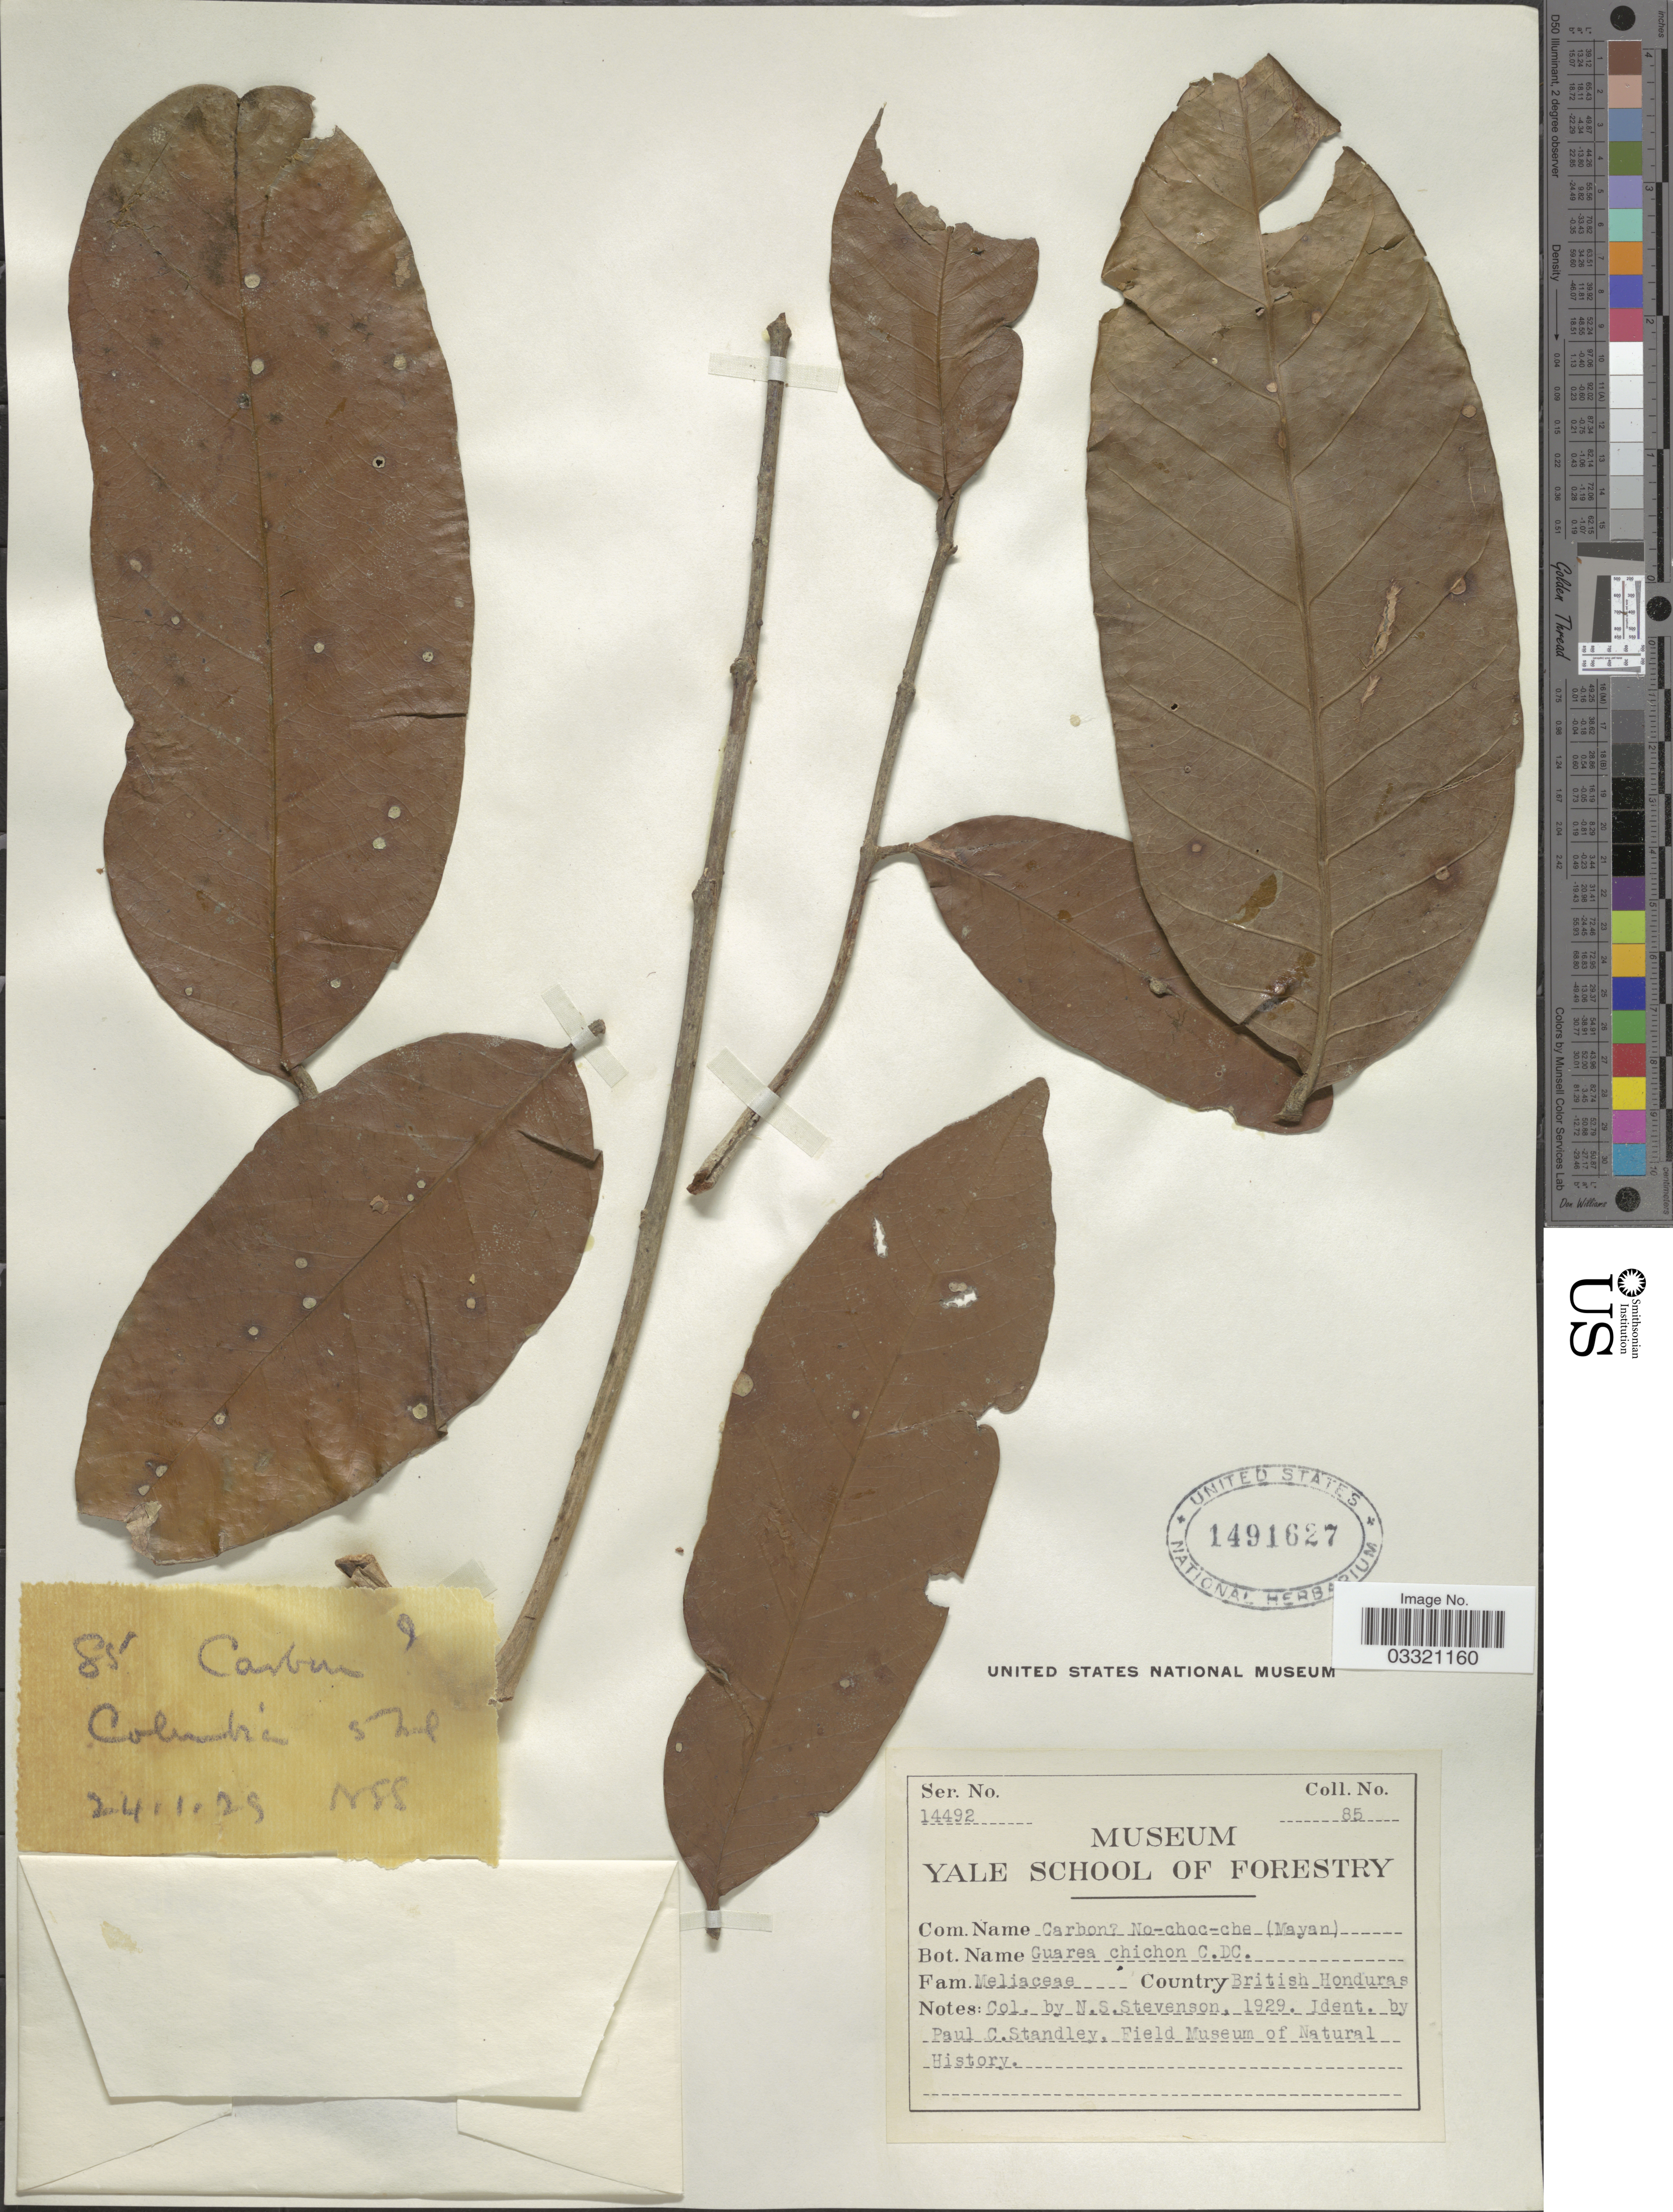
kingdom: Plantae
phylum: Tracheophyta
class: Magnoliopsida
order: Sapindales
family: Meliaceae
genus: Guarea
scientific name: Guarea chichon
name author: C. DC.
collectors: N. Stevenson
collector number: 85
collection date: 1929-01-24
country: Belize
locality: British Honduras. Columbia.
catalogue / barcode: US 1491627